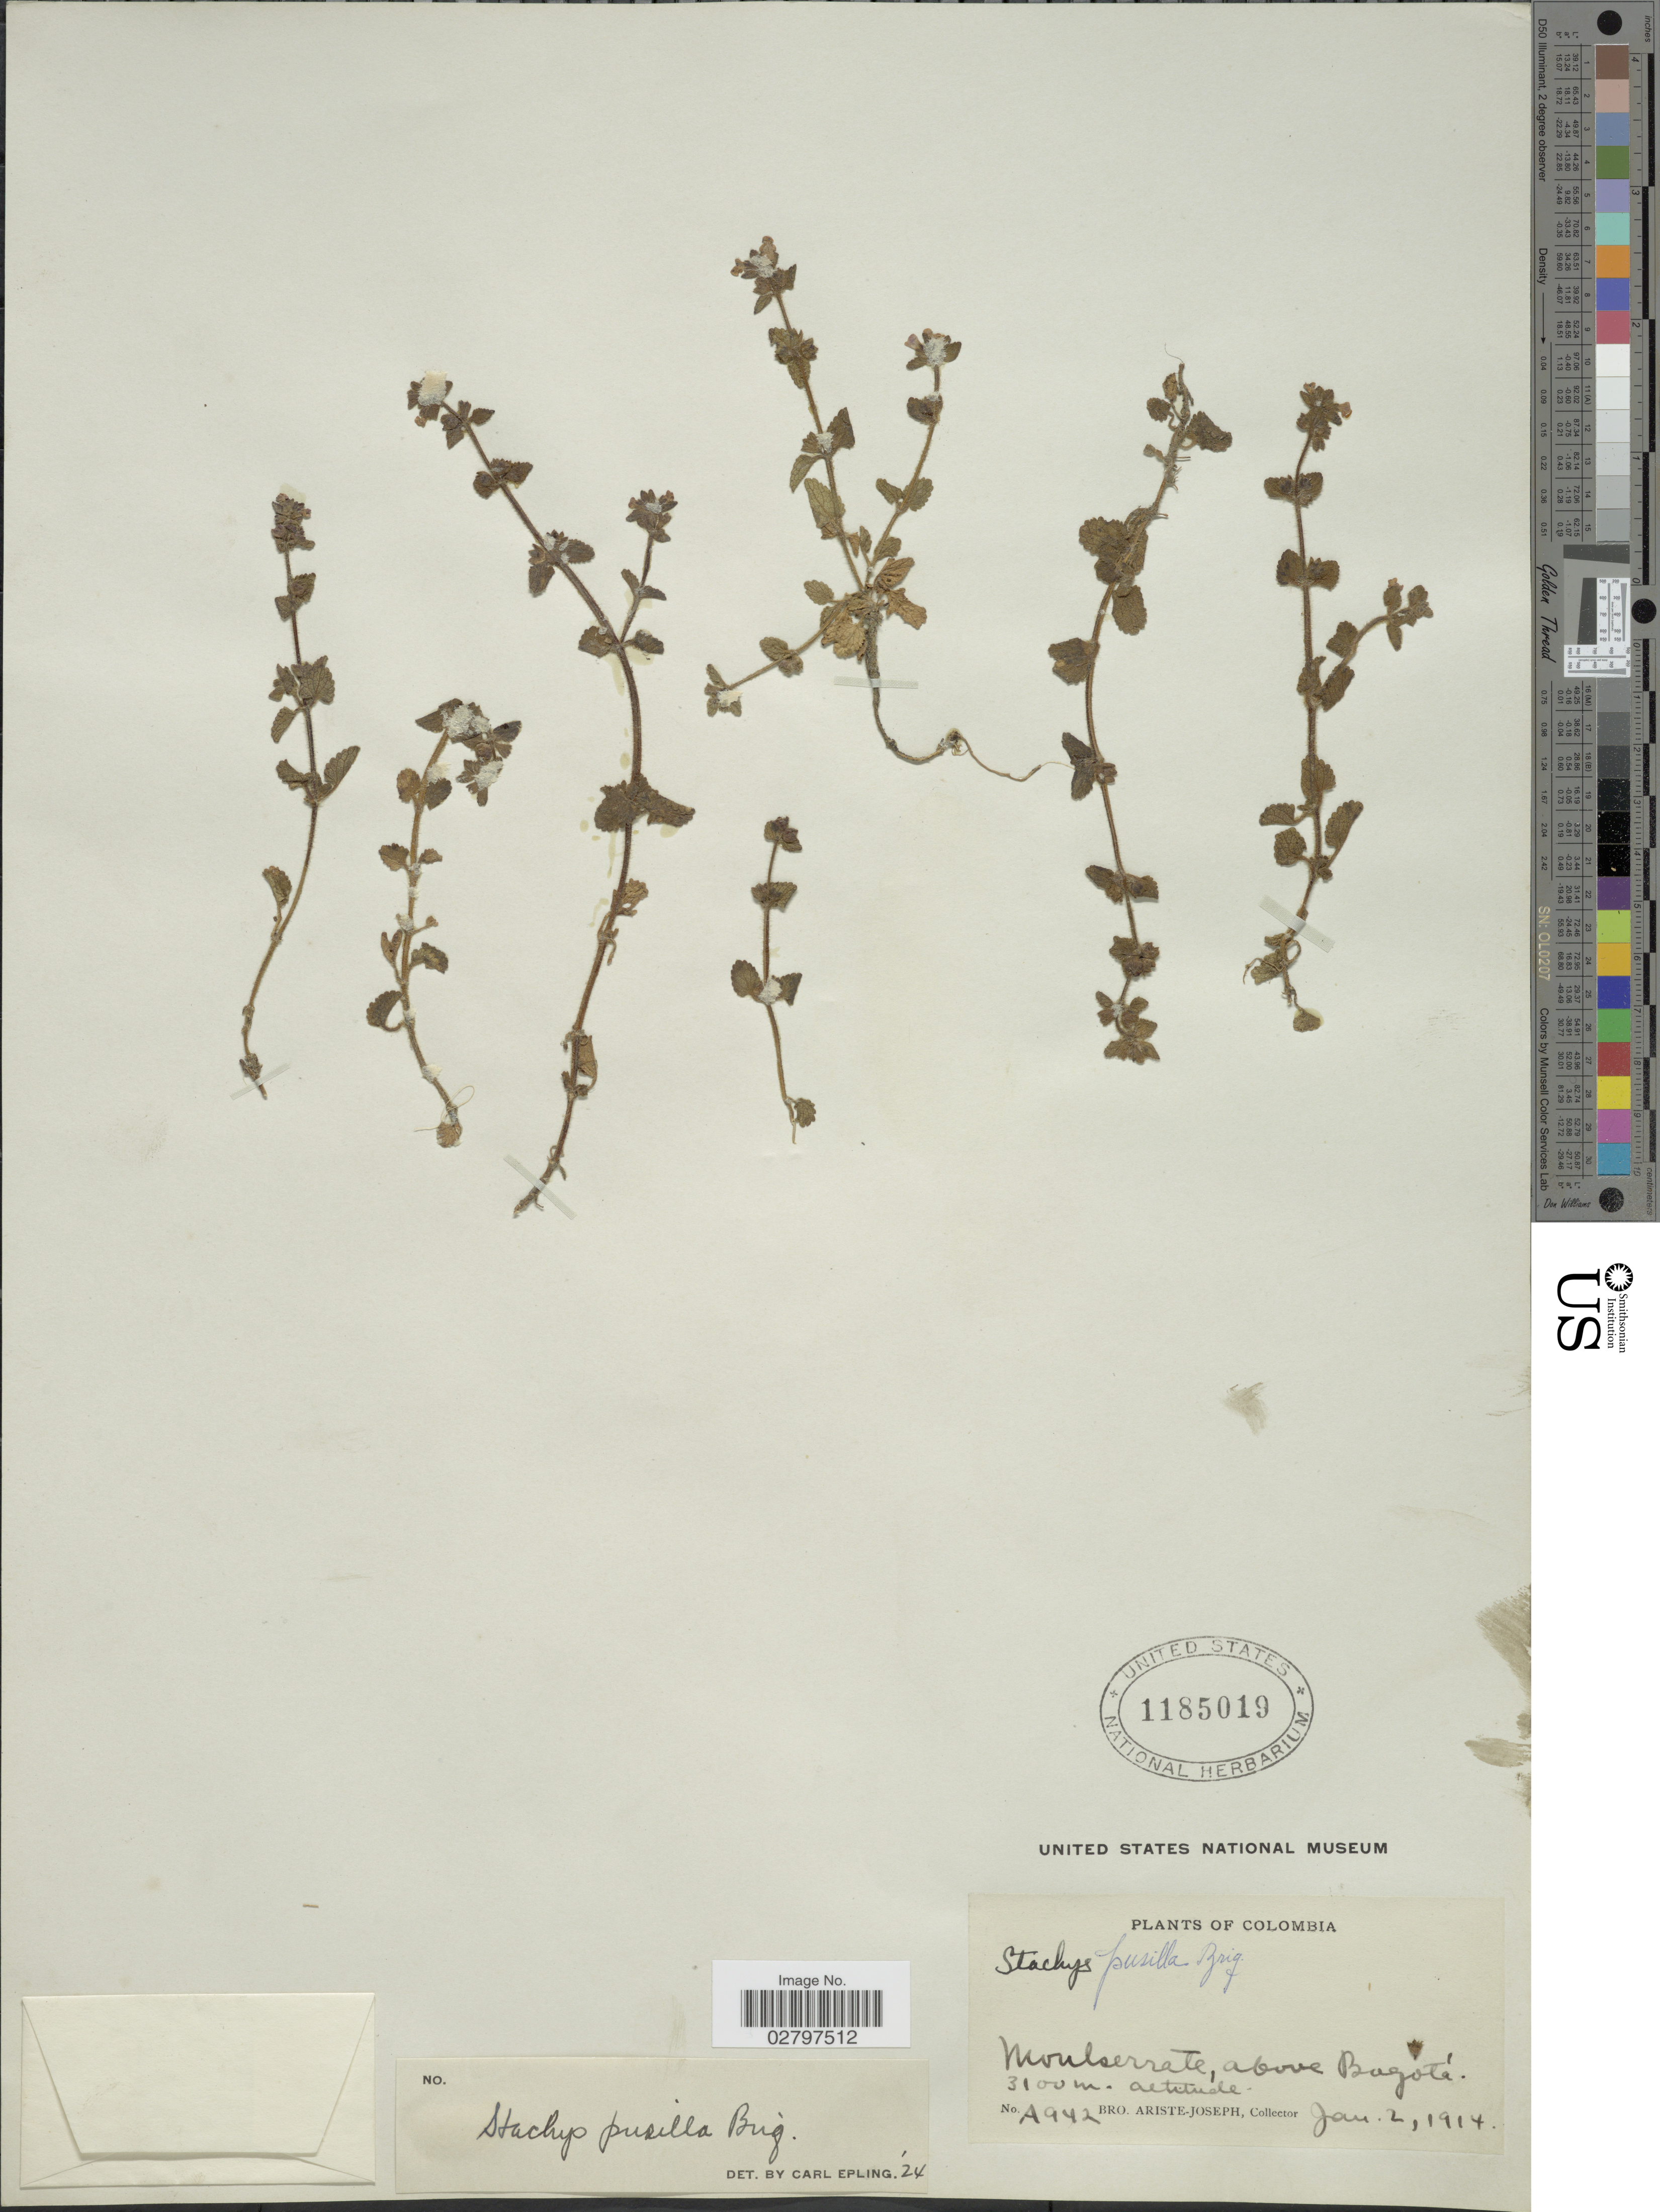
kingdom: Plantae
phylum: Tracheophyta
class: Magnoliopsida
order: Lamiales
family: Lamiaceae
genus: Stachys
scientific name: Stachys pusilla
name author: (Wedd.) Briq.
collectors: Bro. Ariste-Joseph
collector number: A942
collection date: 1914-01-02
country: Colombia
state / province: Bogota D.C.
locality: Montserrate, above Bogotá.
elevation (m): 3100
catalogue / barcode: US 1185019